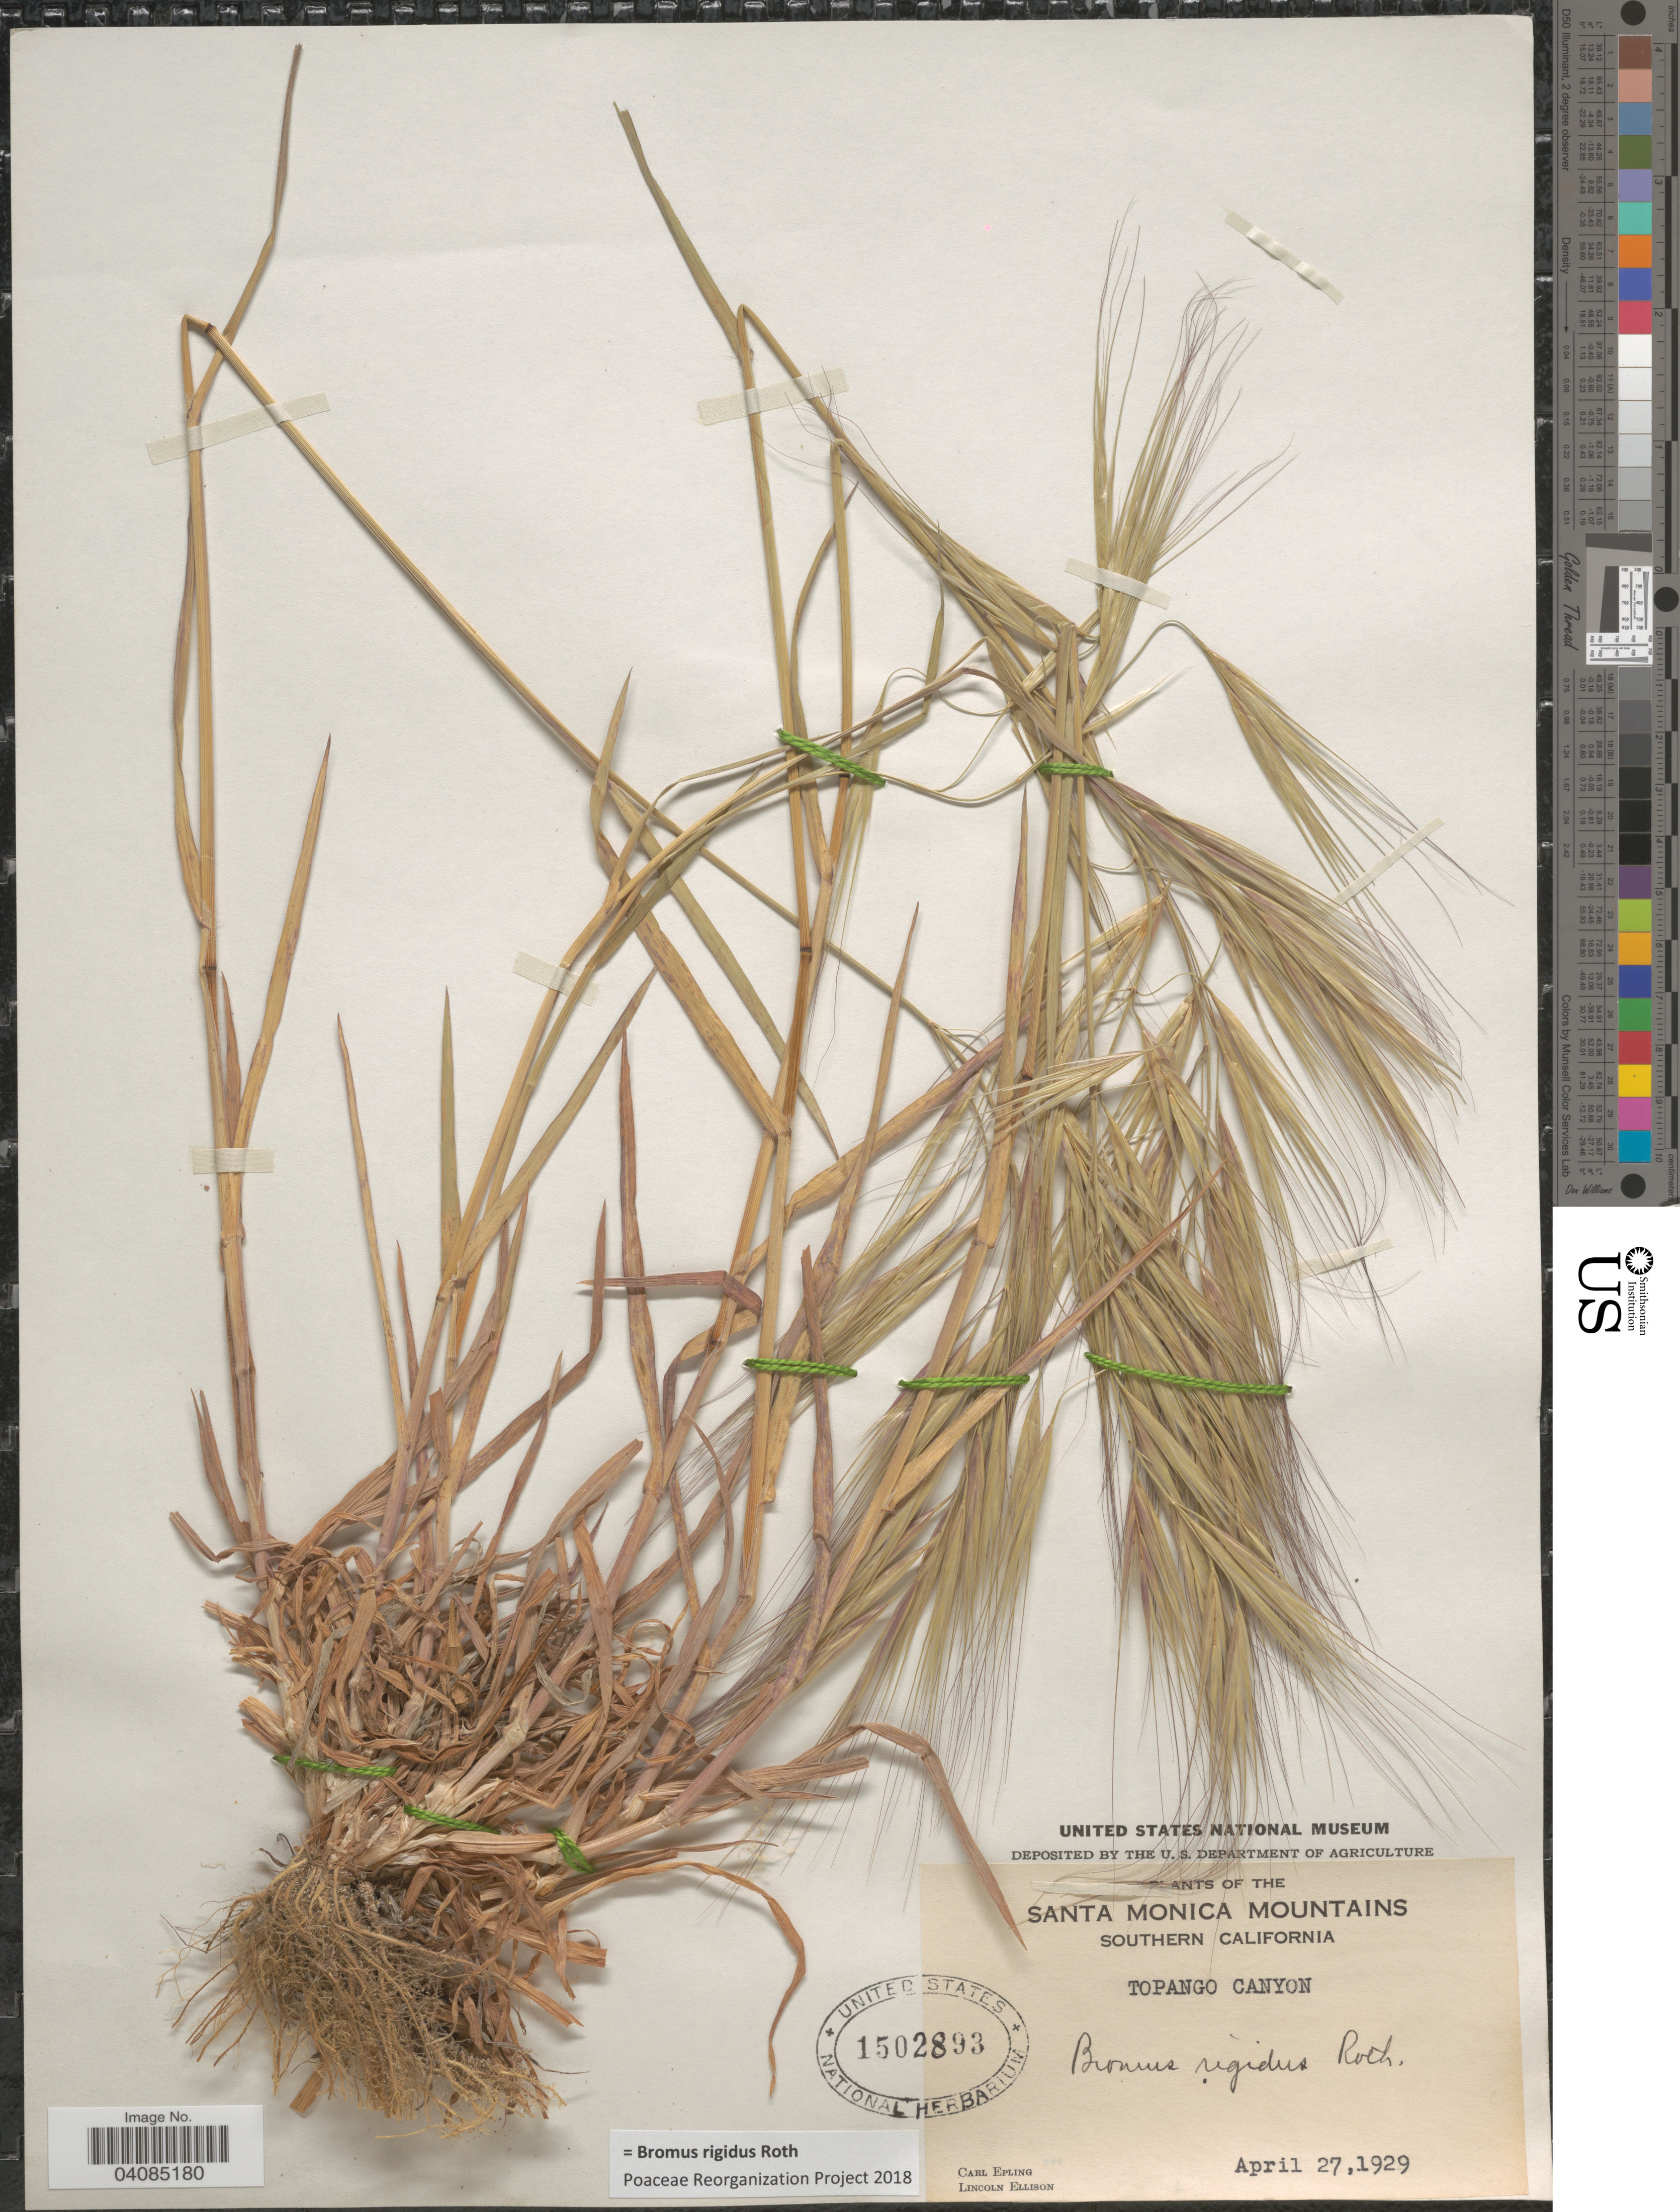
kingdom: Plantae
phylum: Tracheophyta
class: Liliopsida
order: Poales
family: Poaceae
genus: Bromus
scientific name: Bromus rigidus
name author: Roth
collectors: C. C. Epling & L. Ellison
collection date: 1929-04-27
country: United States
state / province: California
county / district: Los Angeles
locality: Santa Monica Mountains. Southern California. Topango Canyon.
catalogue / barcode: US 1502893